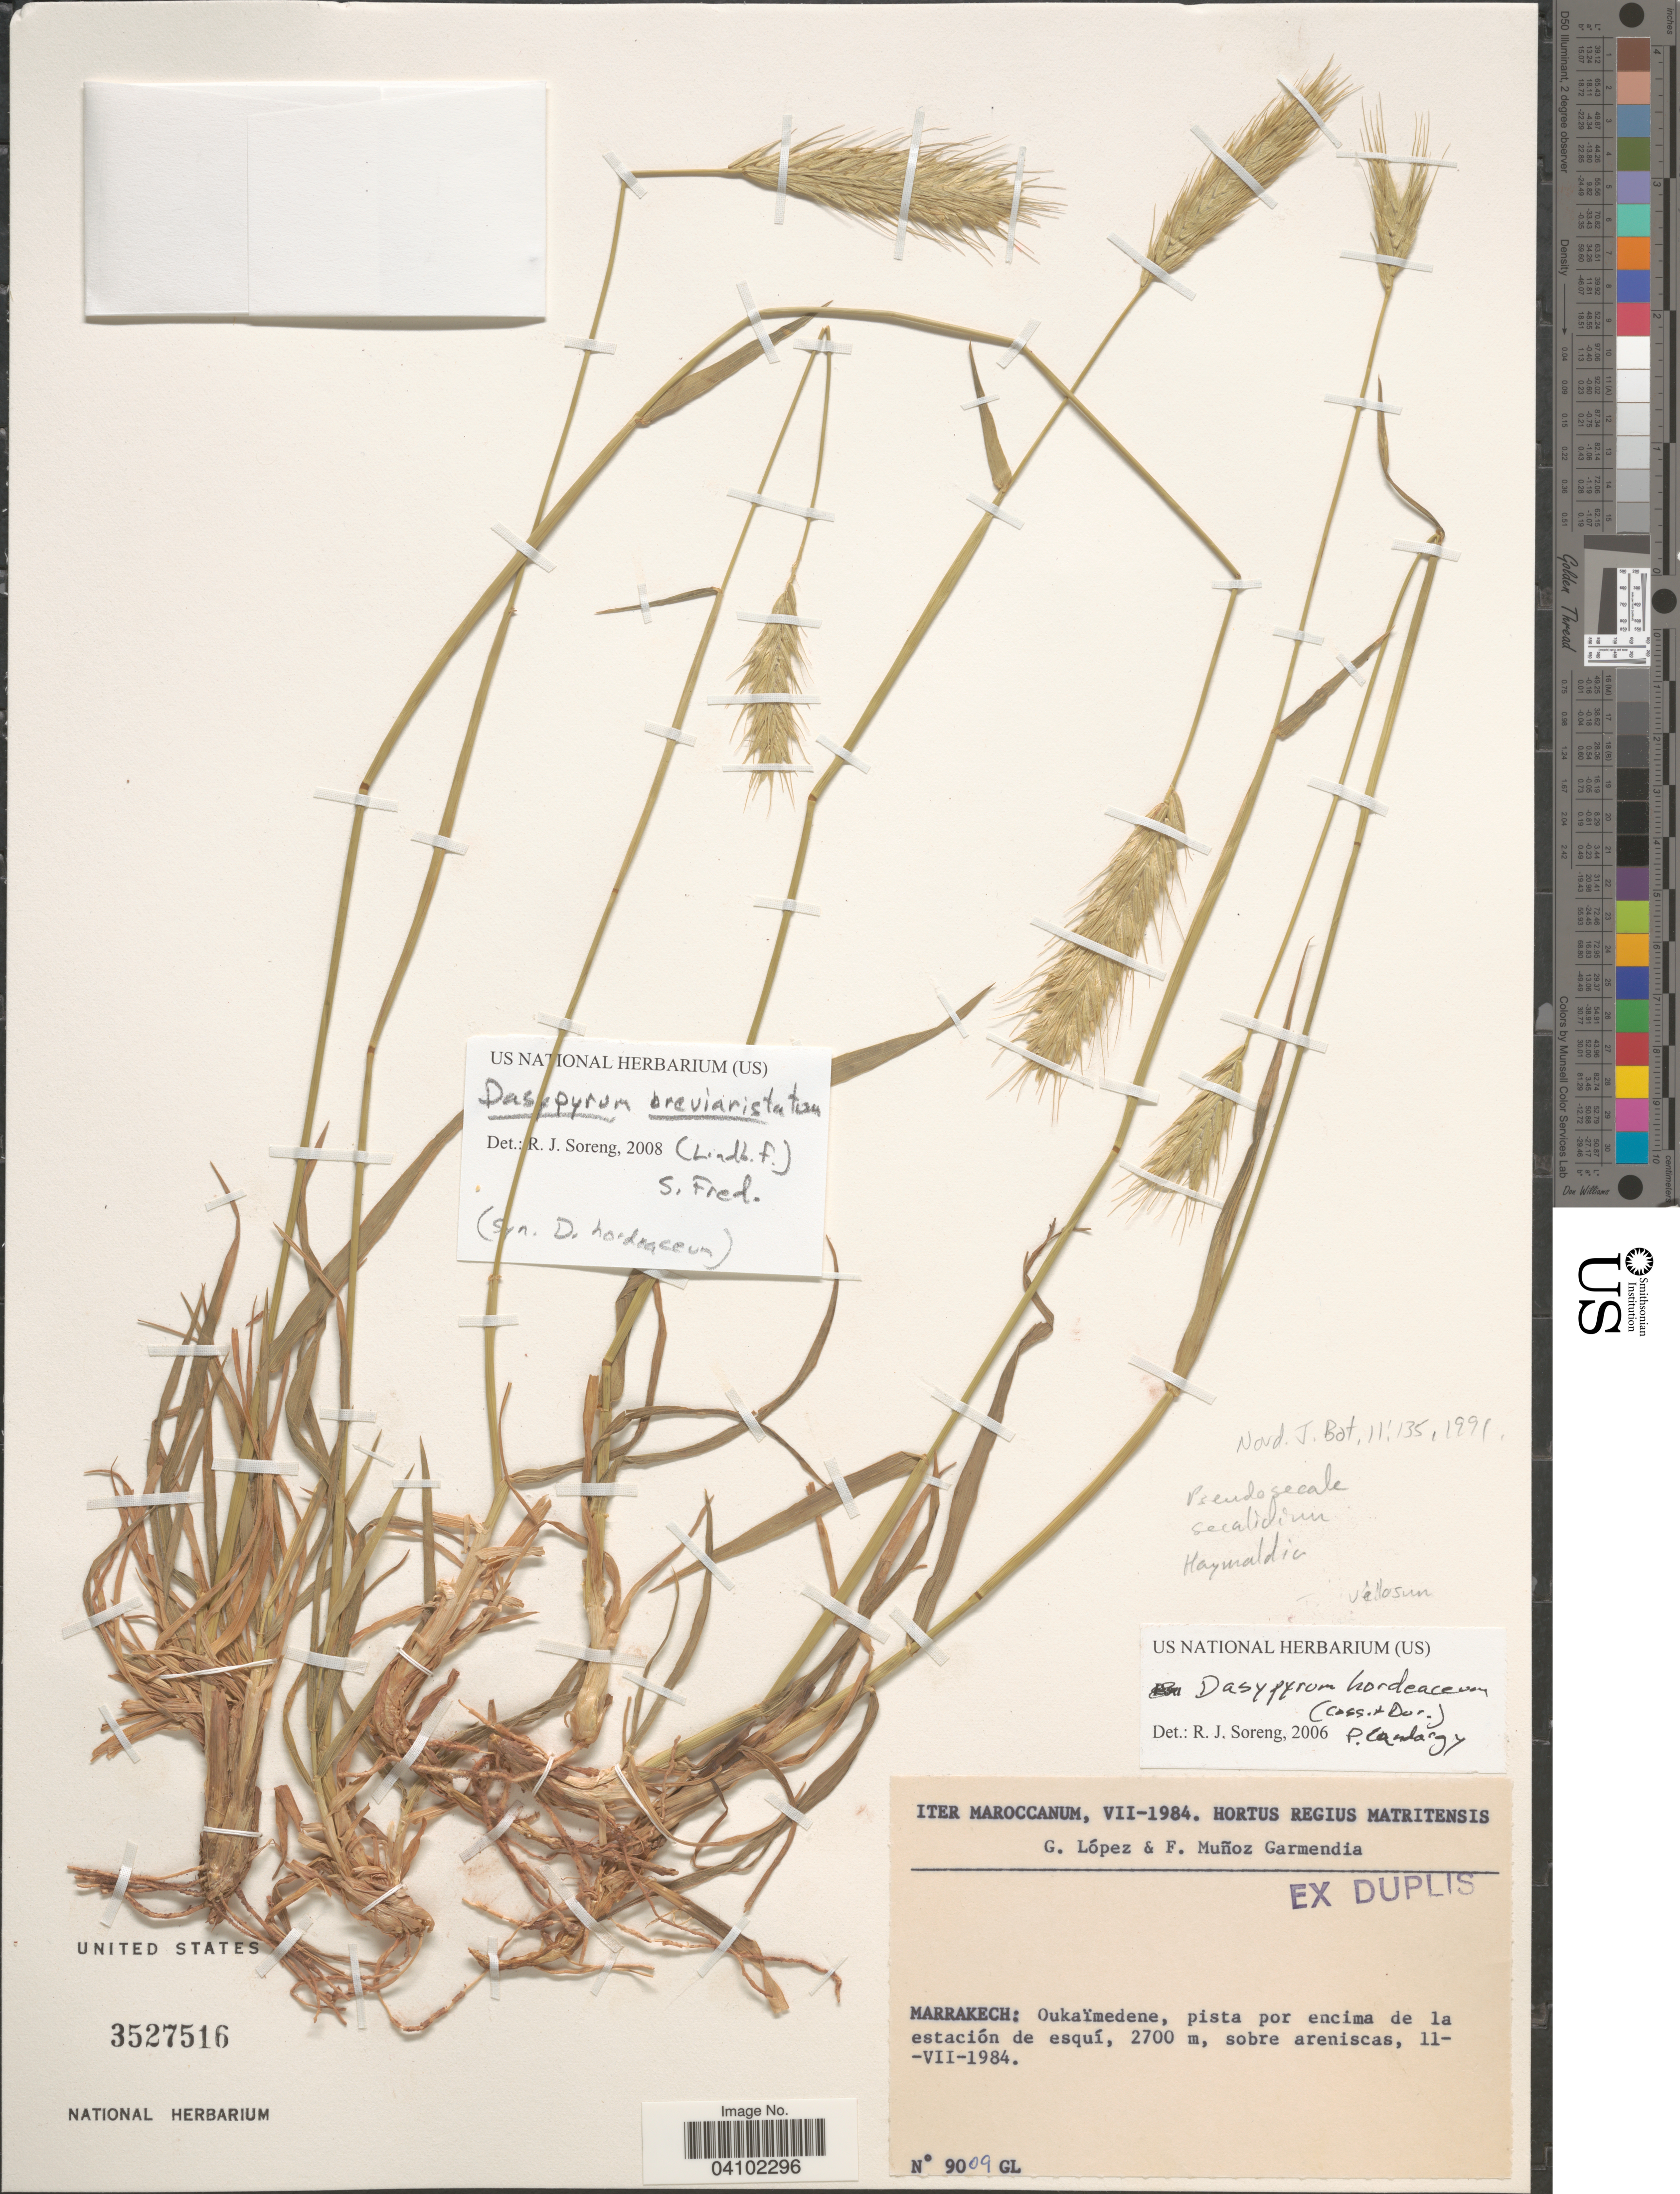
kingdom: Plantae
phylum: Tracheophyta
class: Liliopsida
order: Poales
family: Poaceae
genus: Dasypyrum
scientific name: Dasypyrum hordeaceum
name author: (Coss. & Durieu) Candargy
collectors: G. López & F. Muñoz Garmendia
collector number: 9009GL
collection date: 1984-07-11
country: Morocco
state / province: Marrakech-Tensift-Al Haouz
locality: Iter Maroccanum, VII-1984. Marrakech: Oukaïmedene.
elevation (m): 2700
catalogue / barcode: US 3527516